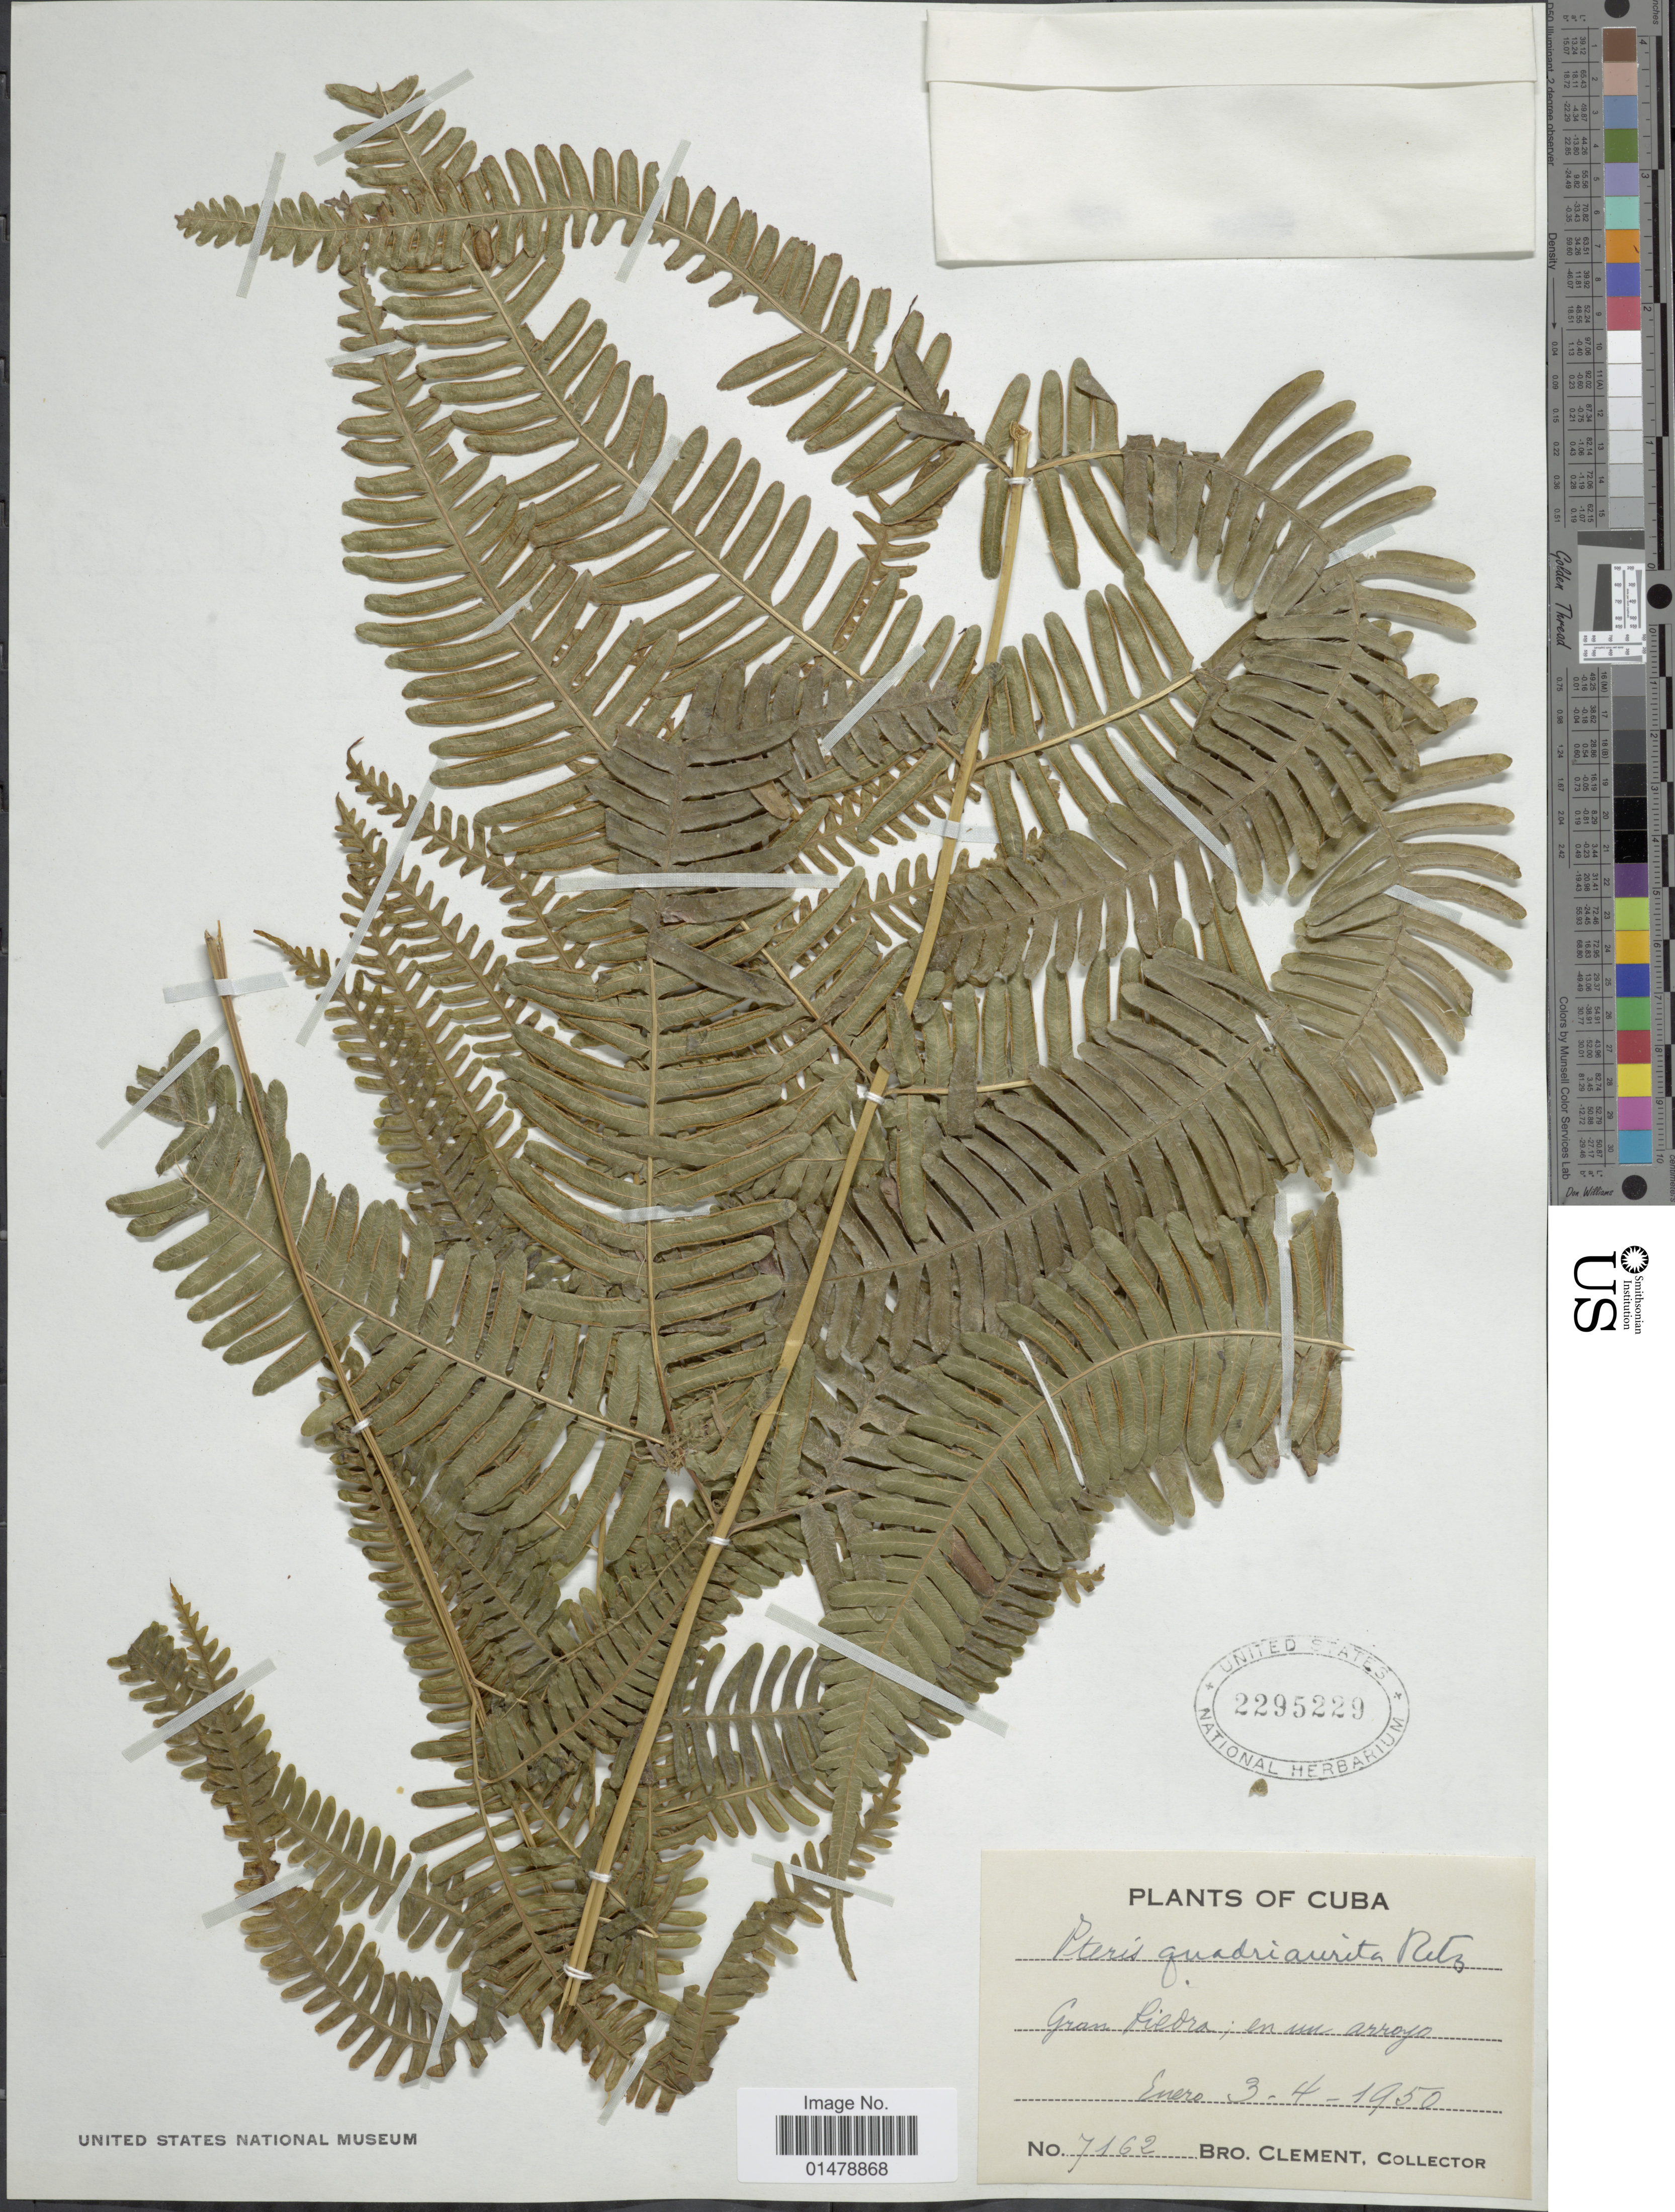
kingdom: Plantae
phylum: Tracheophyta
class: Polypodiopsida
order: Polypodiales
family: Pteridaceae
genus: Pteris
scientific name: Pteris quadriaurita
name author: Retz.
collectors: B. Clement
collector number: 7162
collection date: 1950-04-03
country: Cuba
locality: Gran Piedra; en un arroyo.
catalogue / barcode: US 2295229